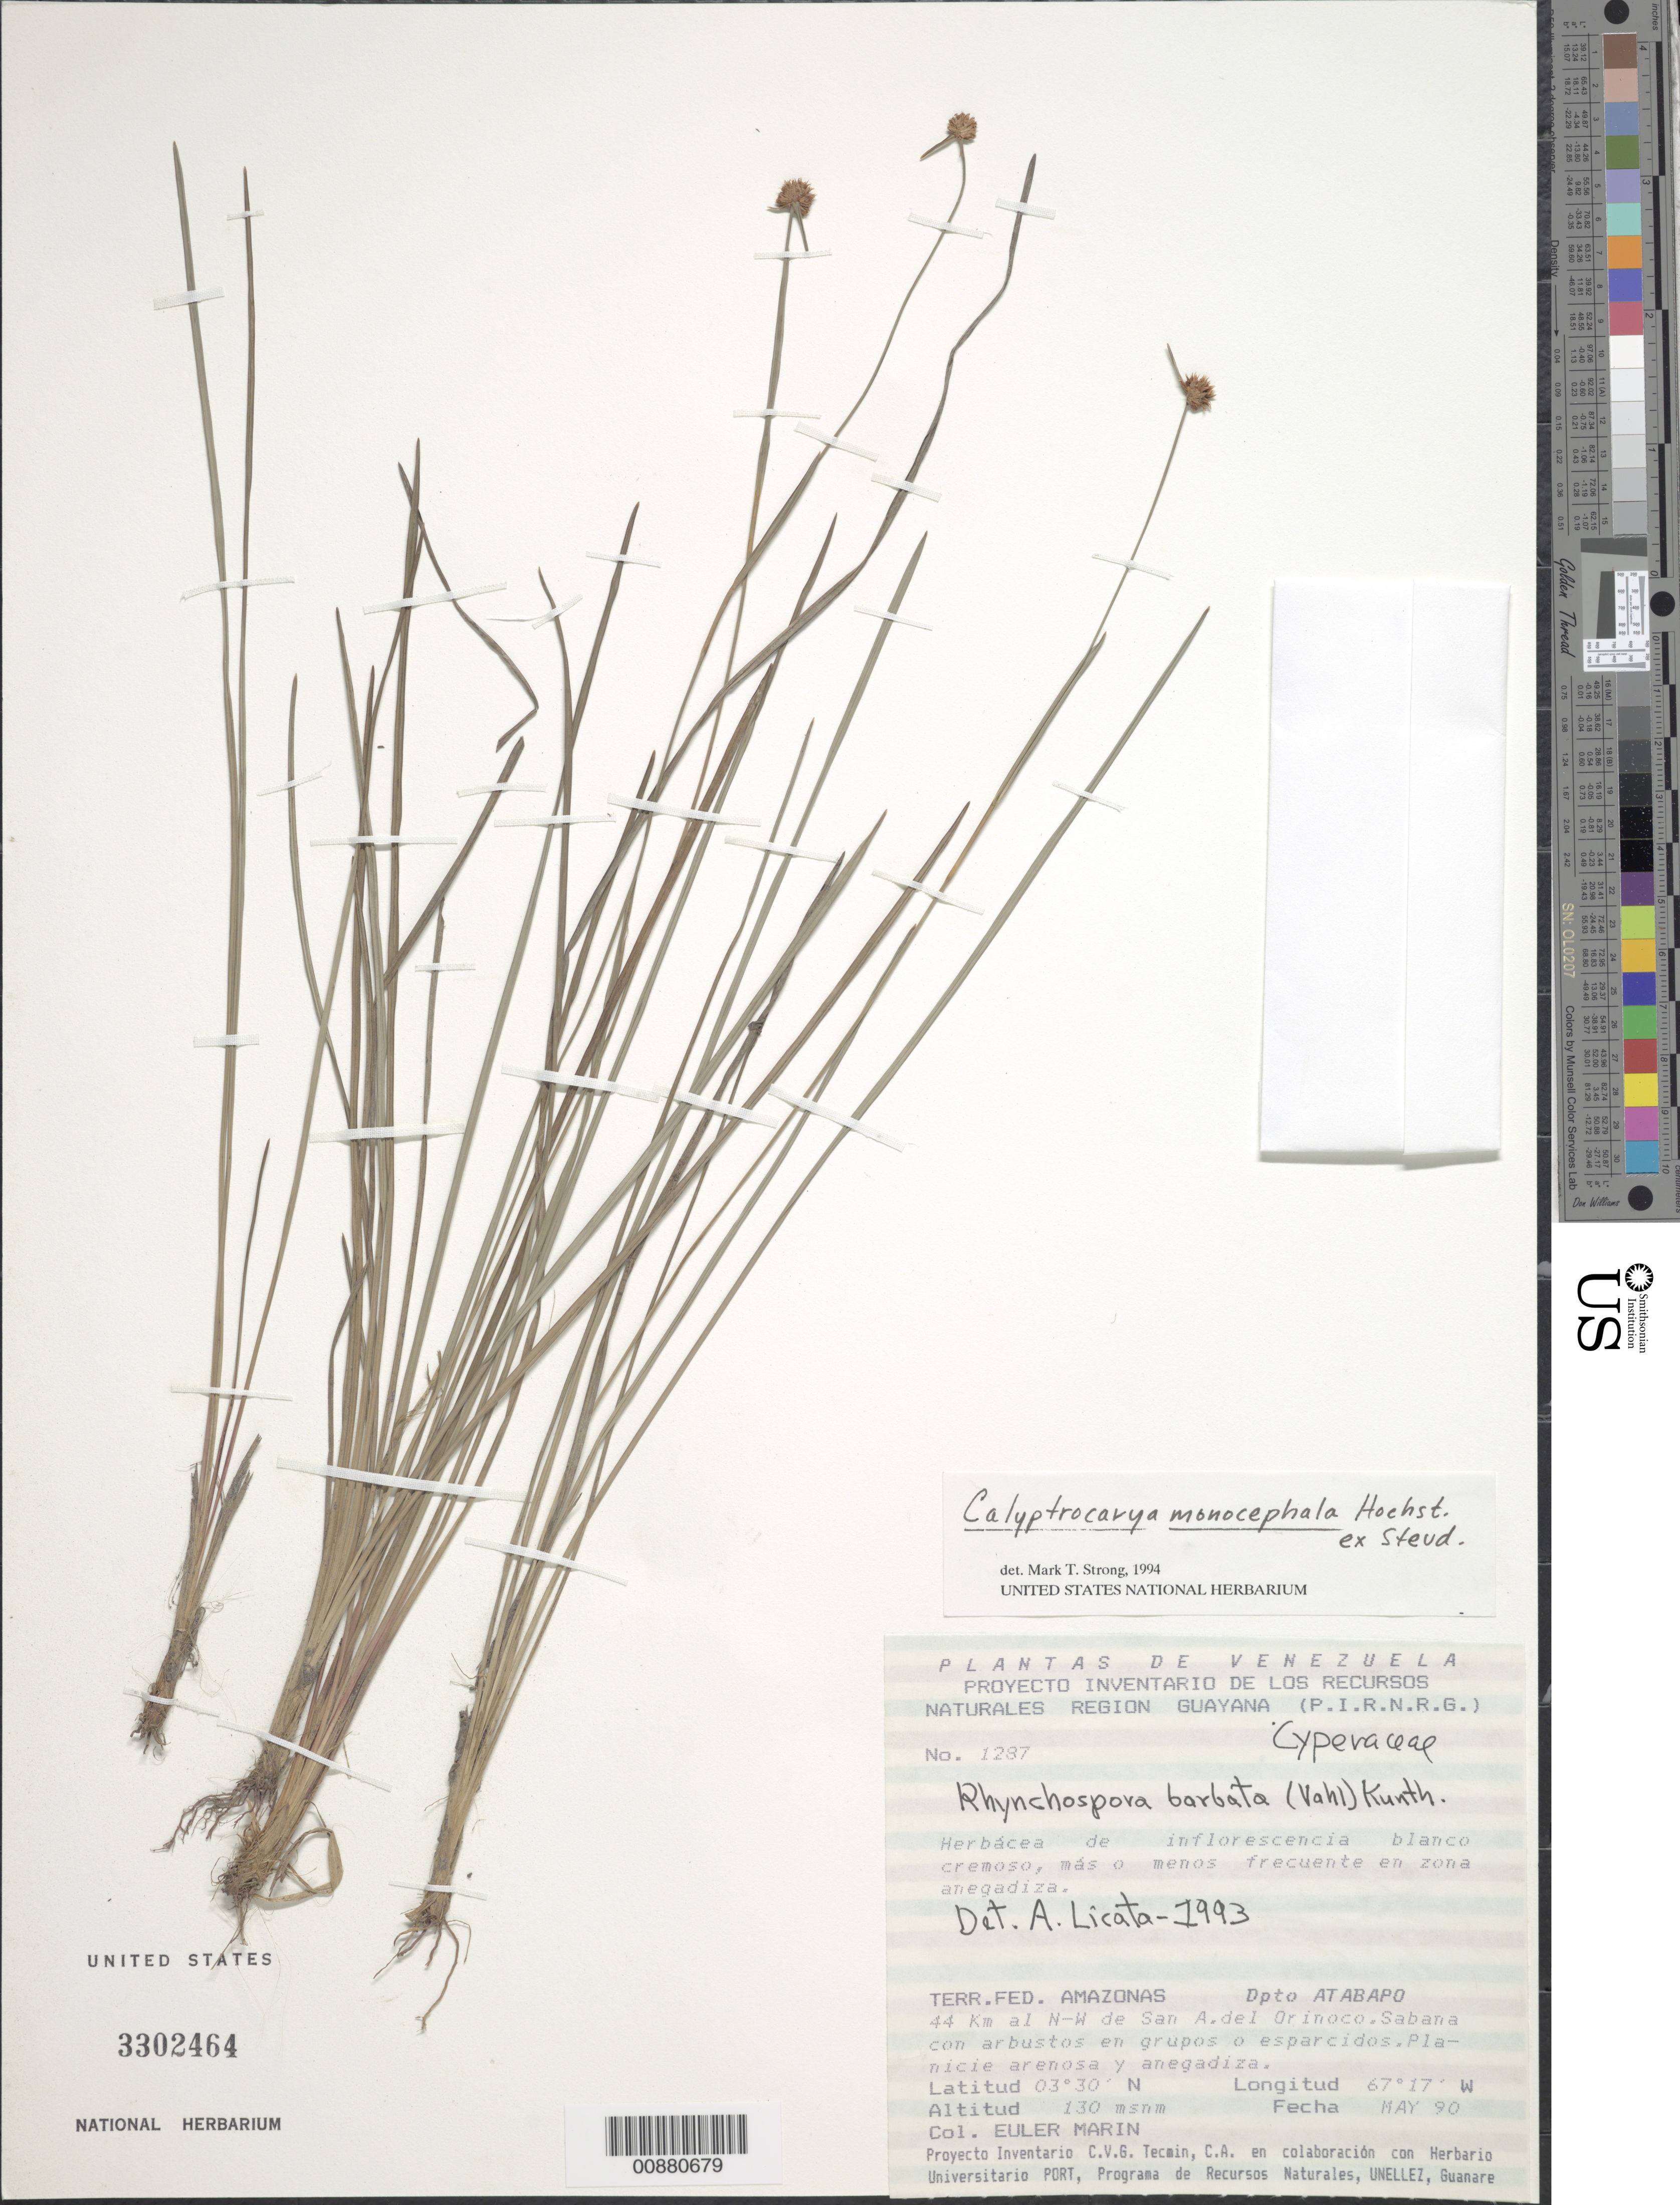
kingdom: Plantae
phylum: Tracheophyta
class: Liliopsida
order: Poales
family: Cyperaceae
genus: Calyptrocarya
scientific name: Calyptrocarya monocephala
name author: Hochst. ex Steud.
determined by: Strong, M. T., (US), Smithsonian Institution - National Museum of Natural History (UNITED STATES)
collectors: E. Marin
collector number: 1287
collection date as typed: May-90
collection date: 1990-05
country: Venezuela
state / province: Amazonas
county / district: Atabapo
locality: San Antonio del Orinoco, 44 km al NW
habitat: Sabana con arbustos en grupos o esparcidos; en zona anegadiza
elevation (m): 130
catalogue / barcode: US 3302464